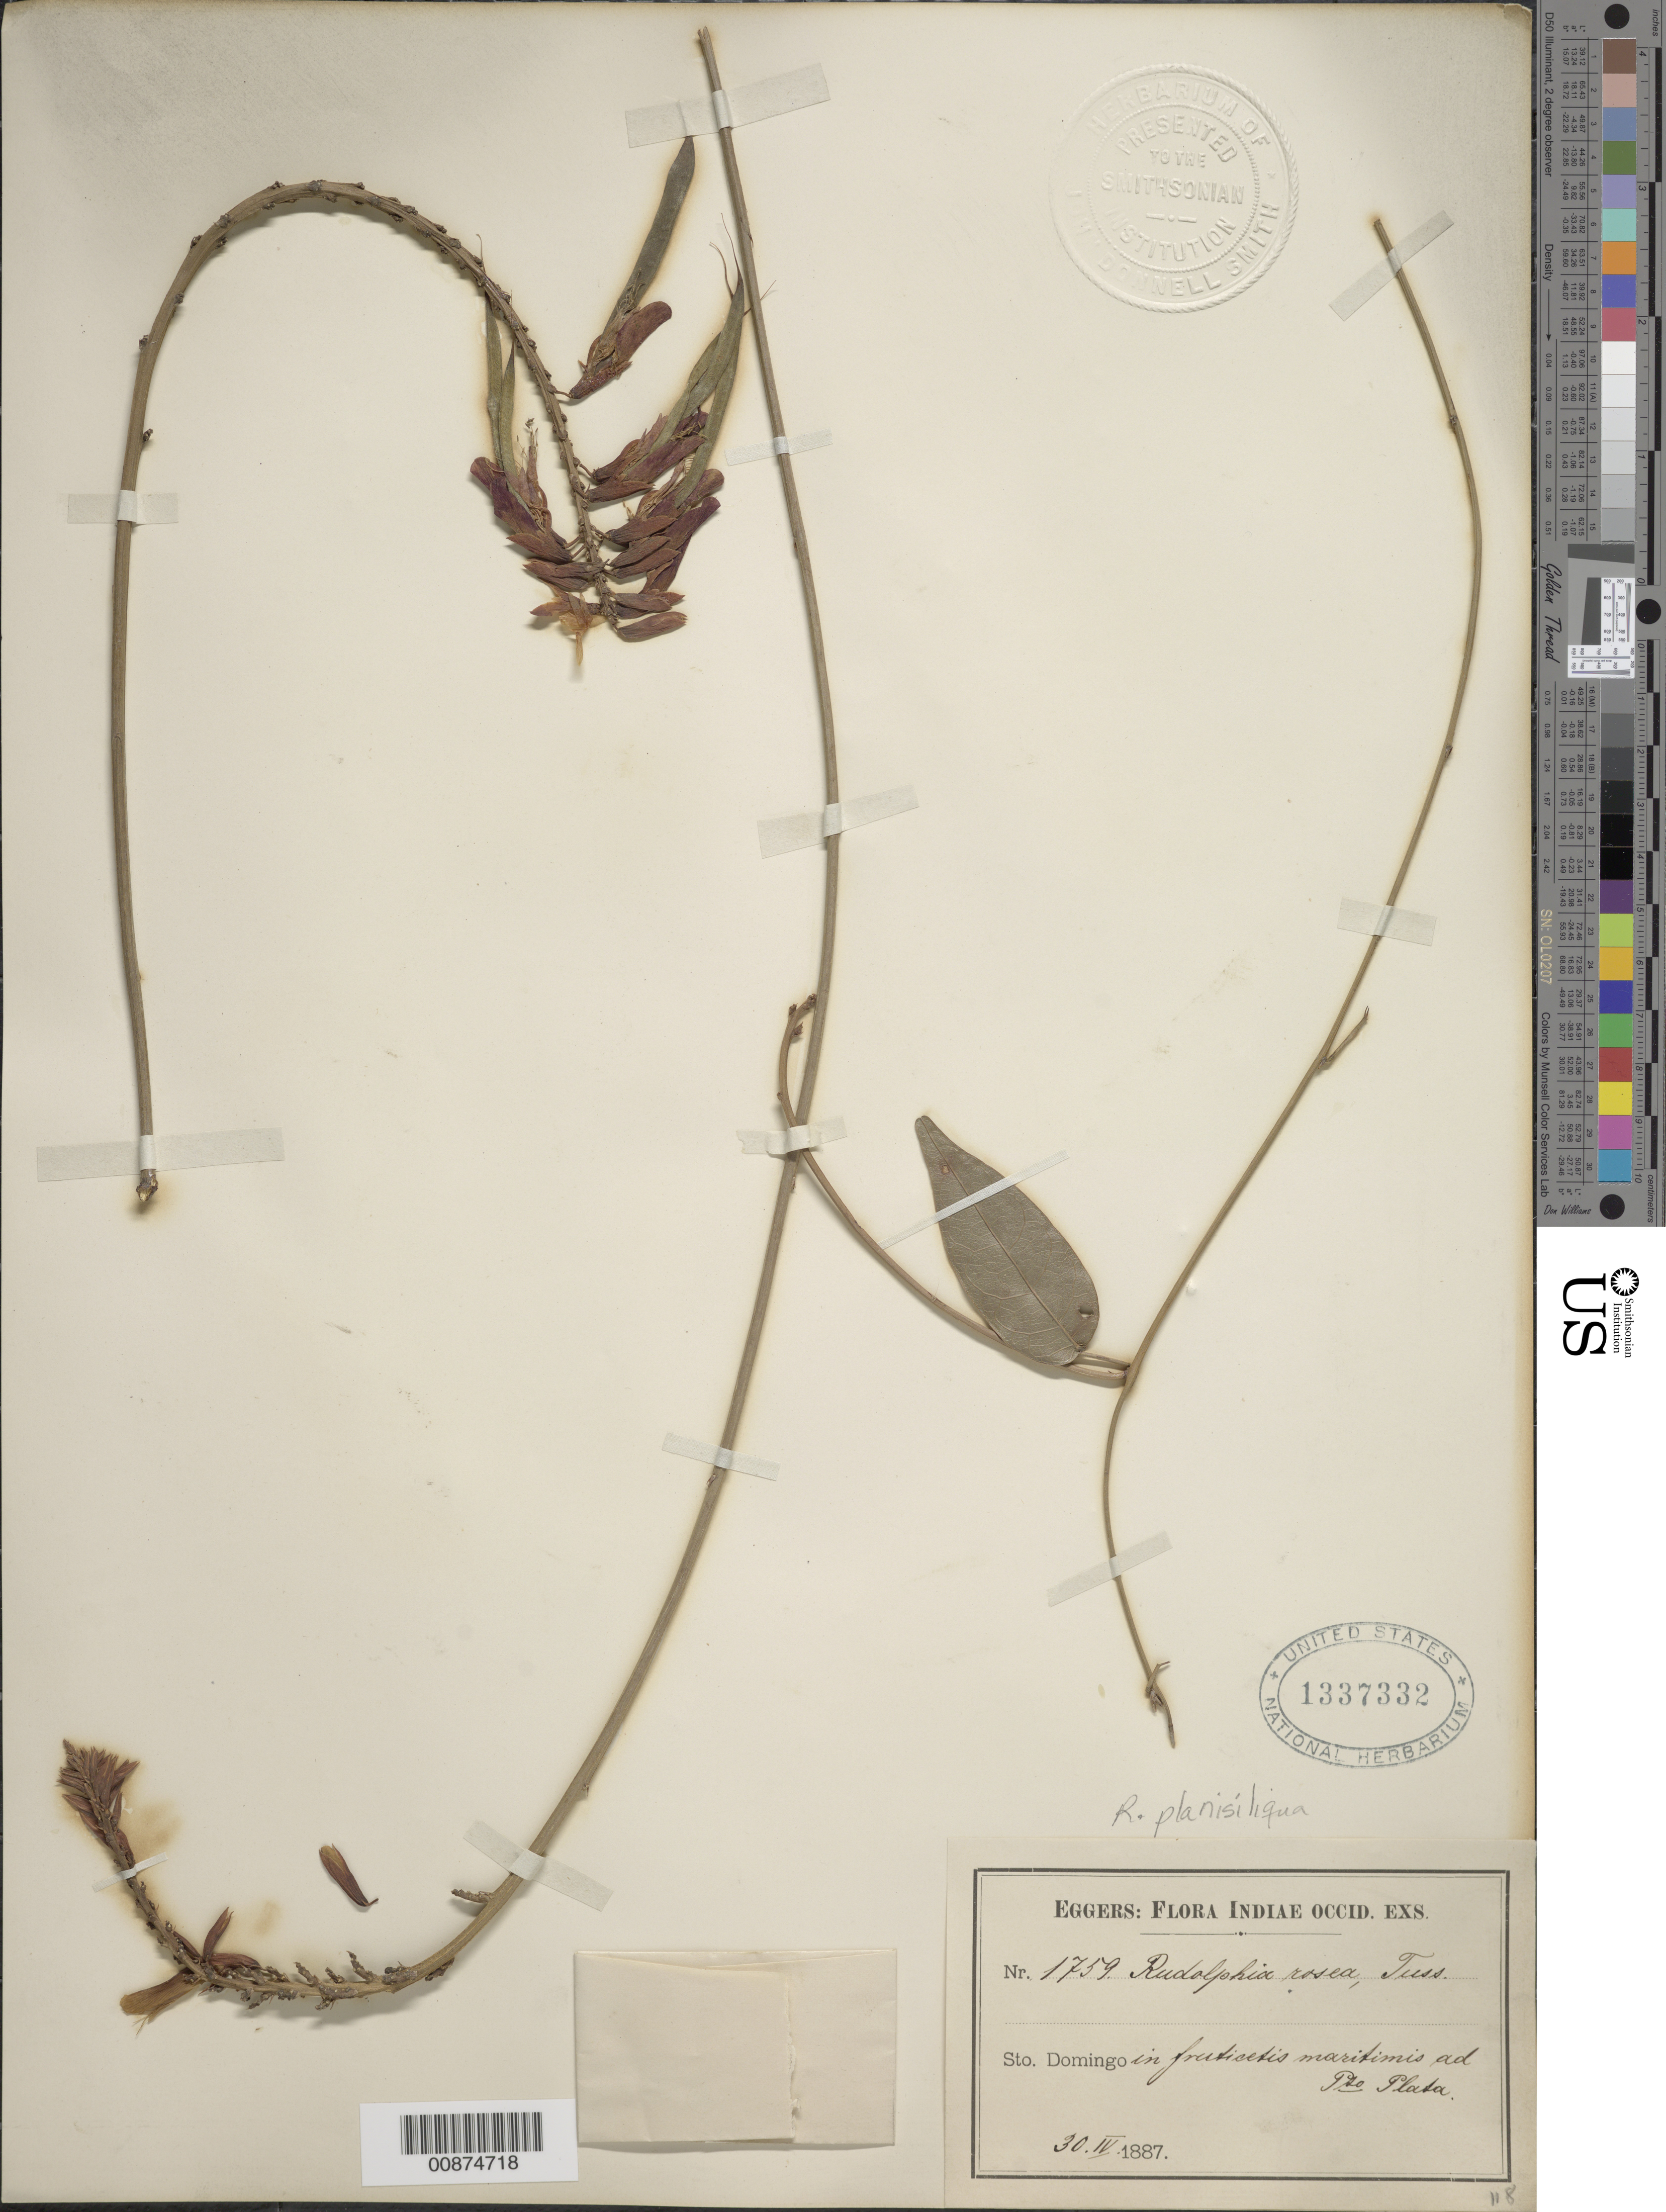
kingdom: Plantae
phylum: Tracheophyta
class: Magnoliopsida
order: Fabales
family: Fabaceae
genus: Rhodopis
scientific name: Rhodopis planisiliqua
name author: (L.) Urb.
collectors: H. F. A. von Eggers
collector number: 1759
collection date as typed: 30 Apr 1887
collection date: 1887-04-30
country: Dominican Republic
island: Hispaniola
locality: Ad Puerto Plata.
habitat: In fruticetis maritimis.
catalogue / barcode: US 1337332